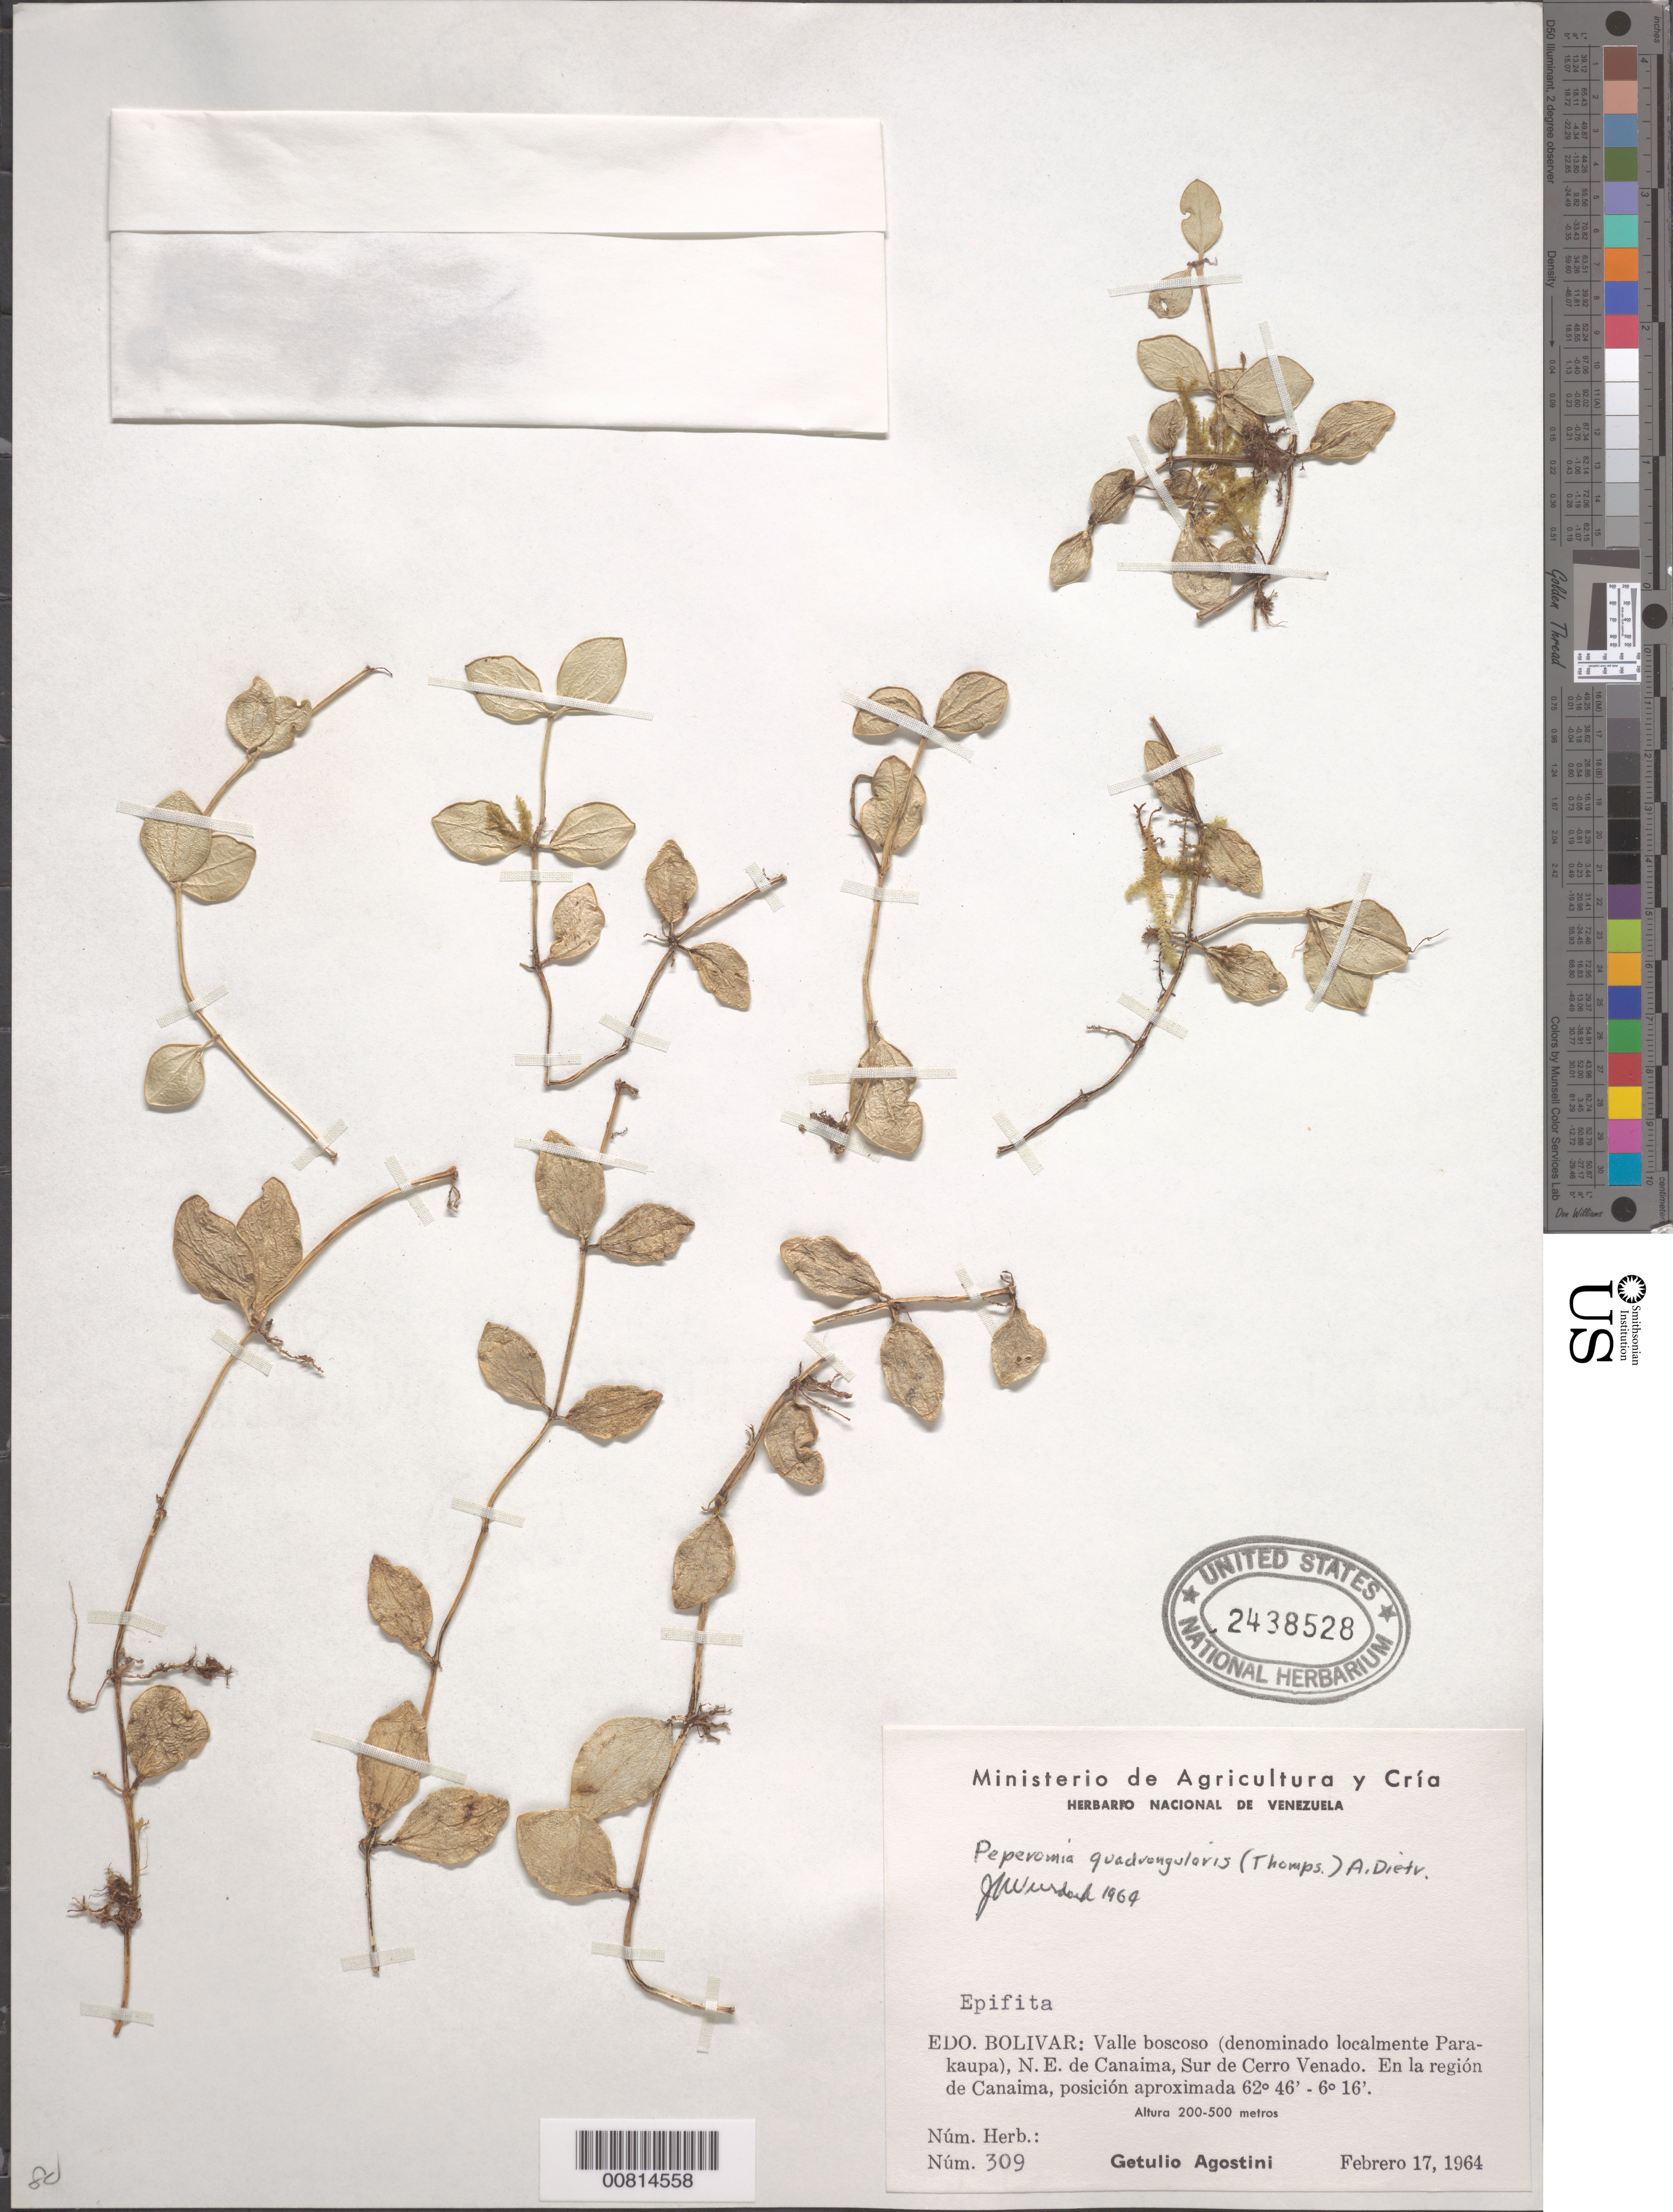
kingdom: Plantae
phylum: Tracheophyta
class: Magnoliopsida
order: Piperales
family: Piperaceae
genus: Peperomia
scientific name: Peperomia quadrangularis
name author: (J.V. Thomps.) A. Dietr.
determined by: Wurdack, John J., (US), US (UNITED STATES)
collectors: G. Agostini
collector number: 309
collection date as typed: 17-Feb-64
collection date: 1964-02-17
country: Venezuela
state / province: Bolívar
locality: Parakaupa, NE de Canaima, S de Cerro Venado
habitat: Valle boscoso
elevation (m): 200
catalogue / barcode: US 2438528